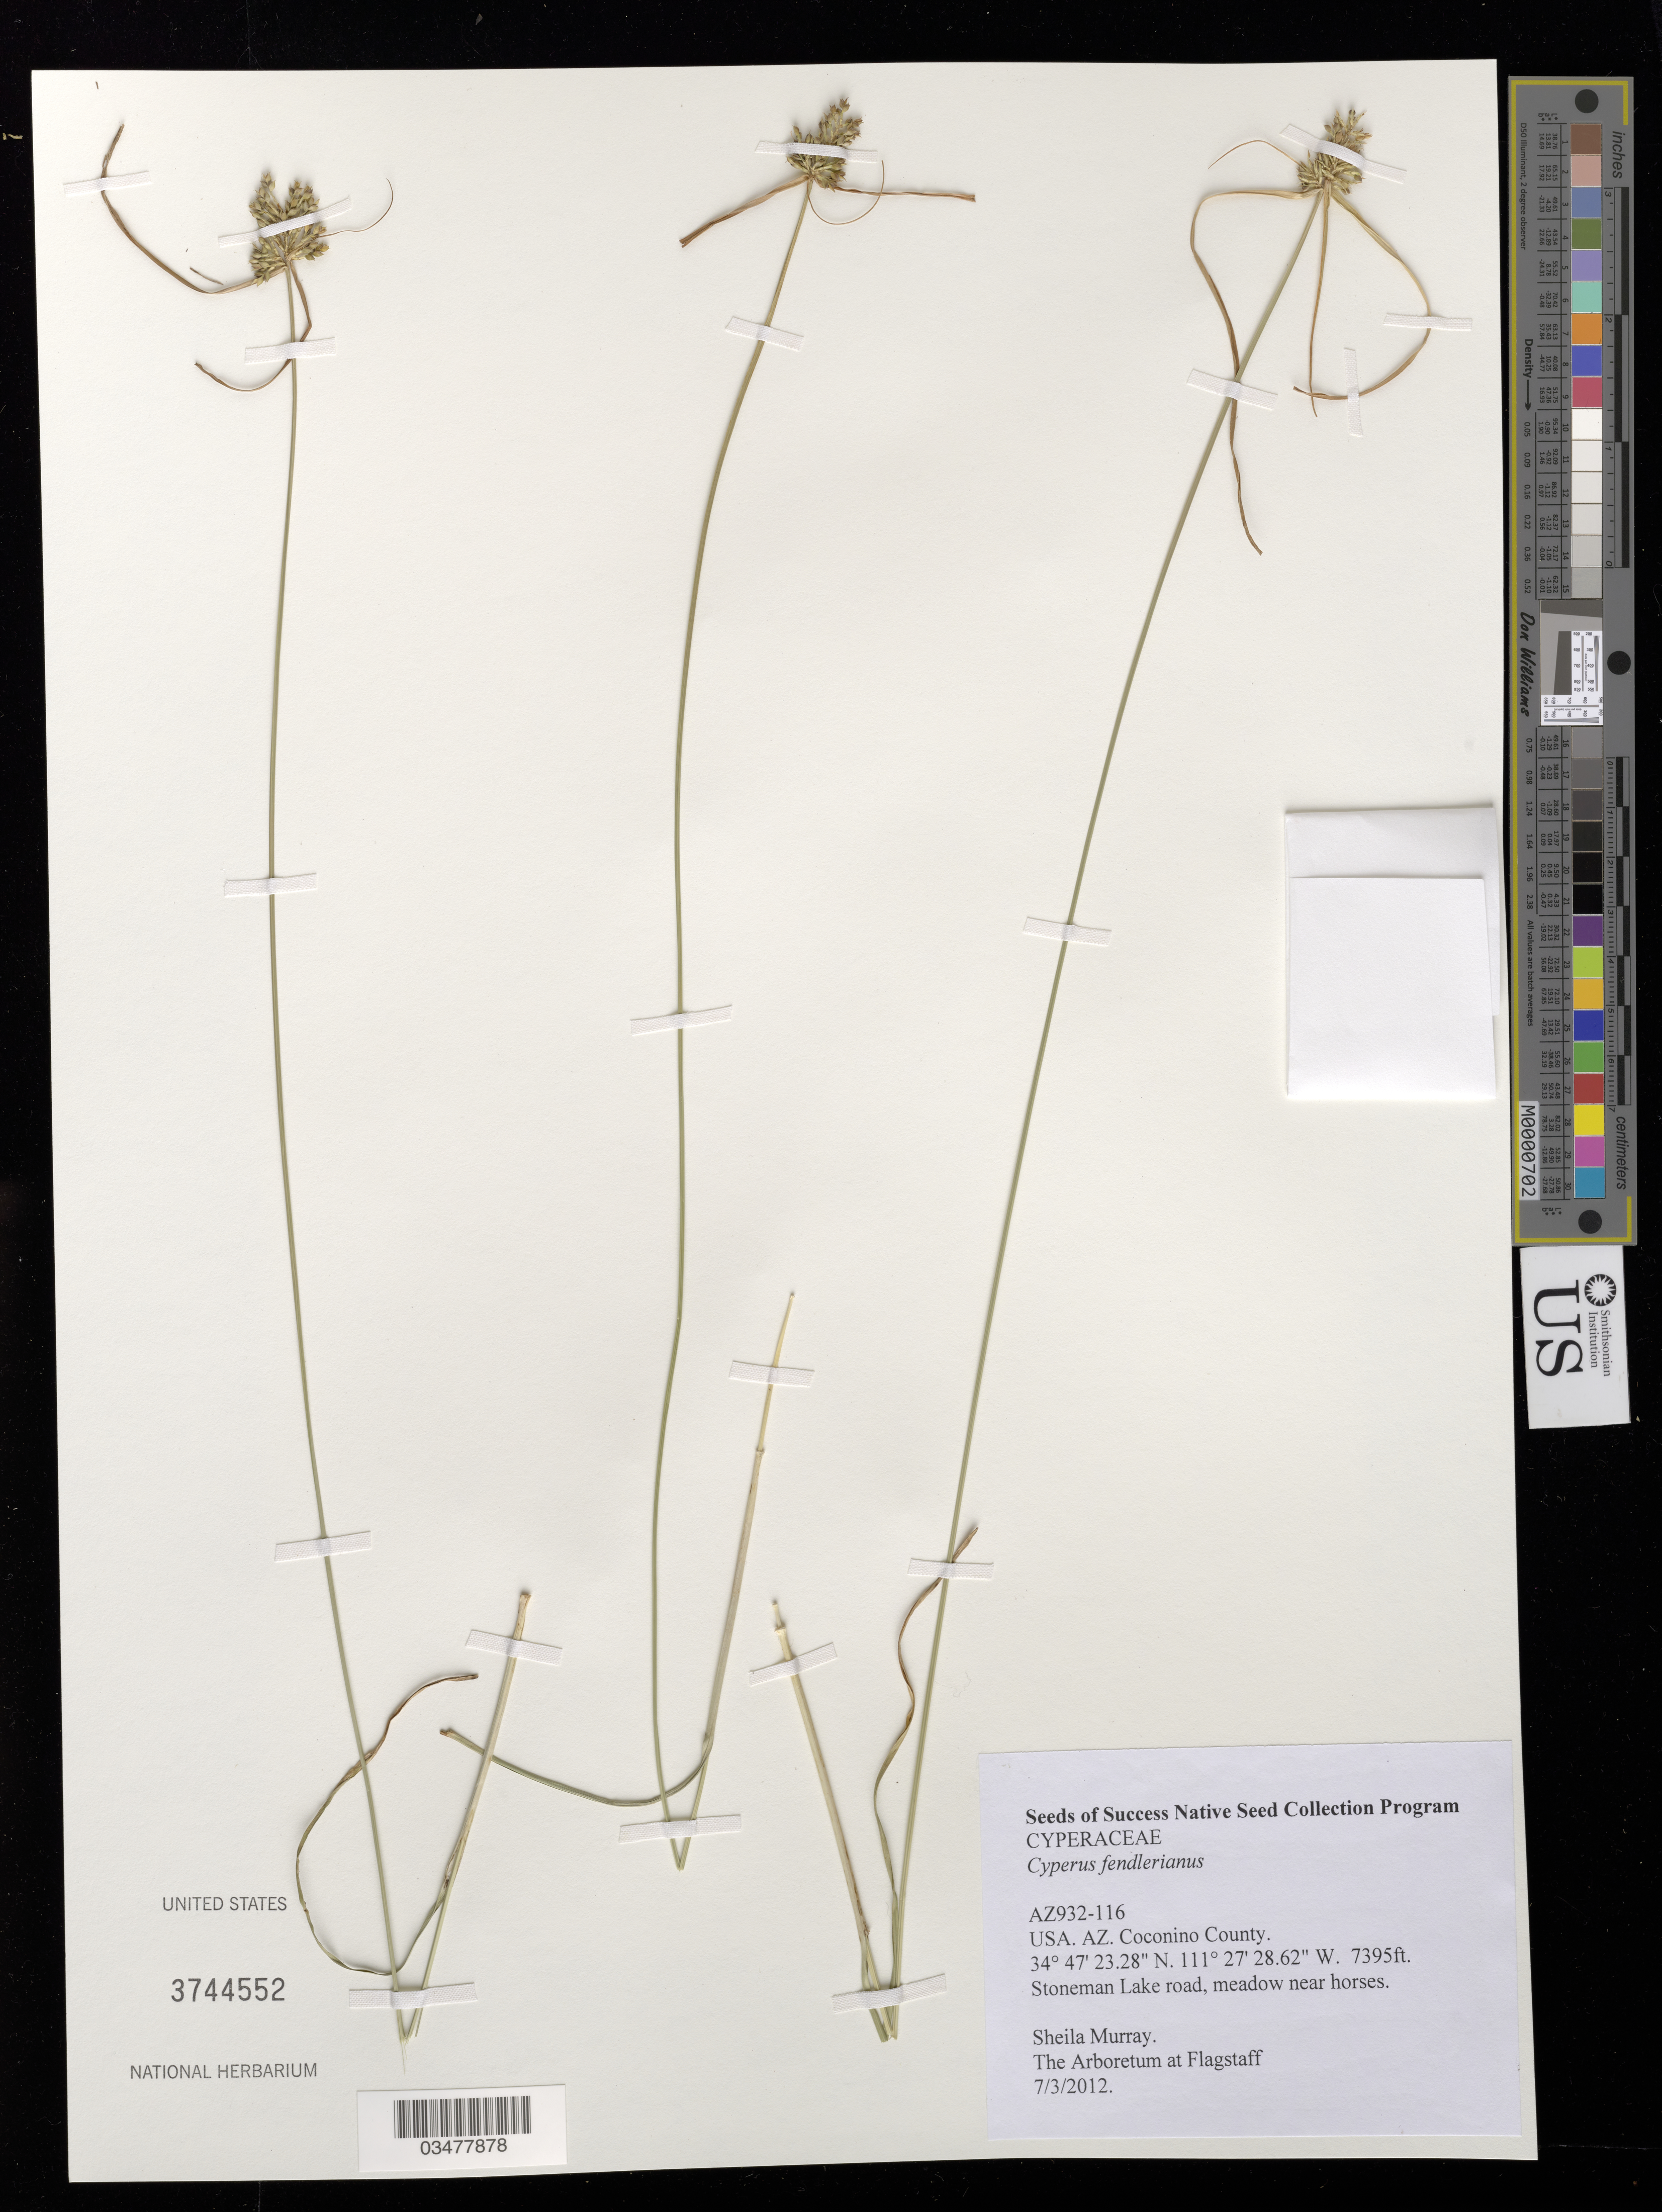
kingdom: Plantae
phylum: Tracheophyta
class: Liliopsida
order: Poales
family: Cyperaceae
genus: Cyperus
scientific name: Cyperus fendlerianus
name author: Boeckeler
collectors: S. Murray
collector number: AZ932-116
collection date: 2012-07-03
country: United States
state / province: Arizona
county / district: Coconino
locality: Stoneman Lake road, meadow near horses.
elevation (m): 2254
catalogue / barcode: US 3744552